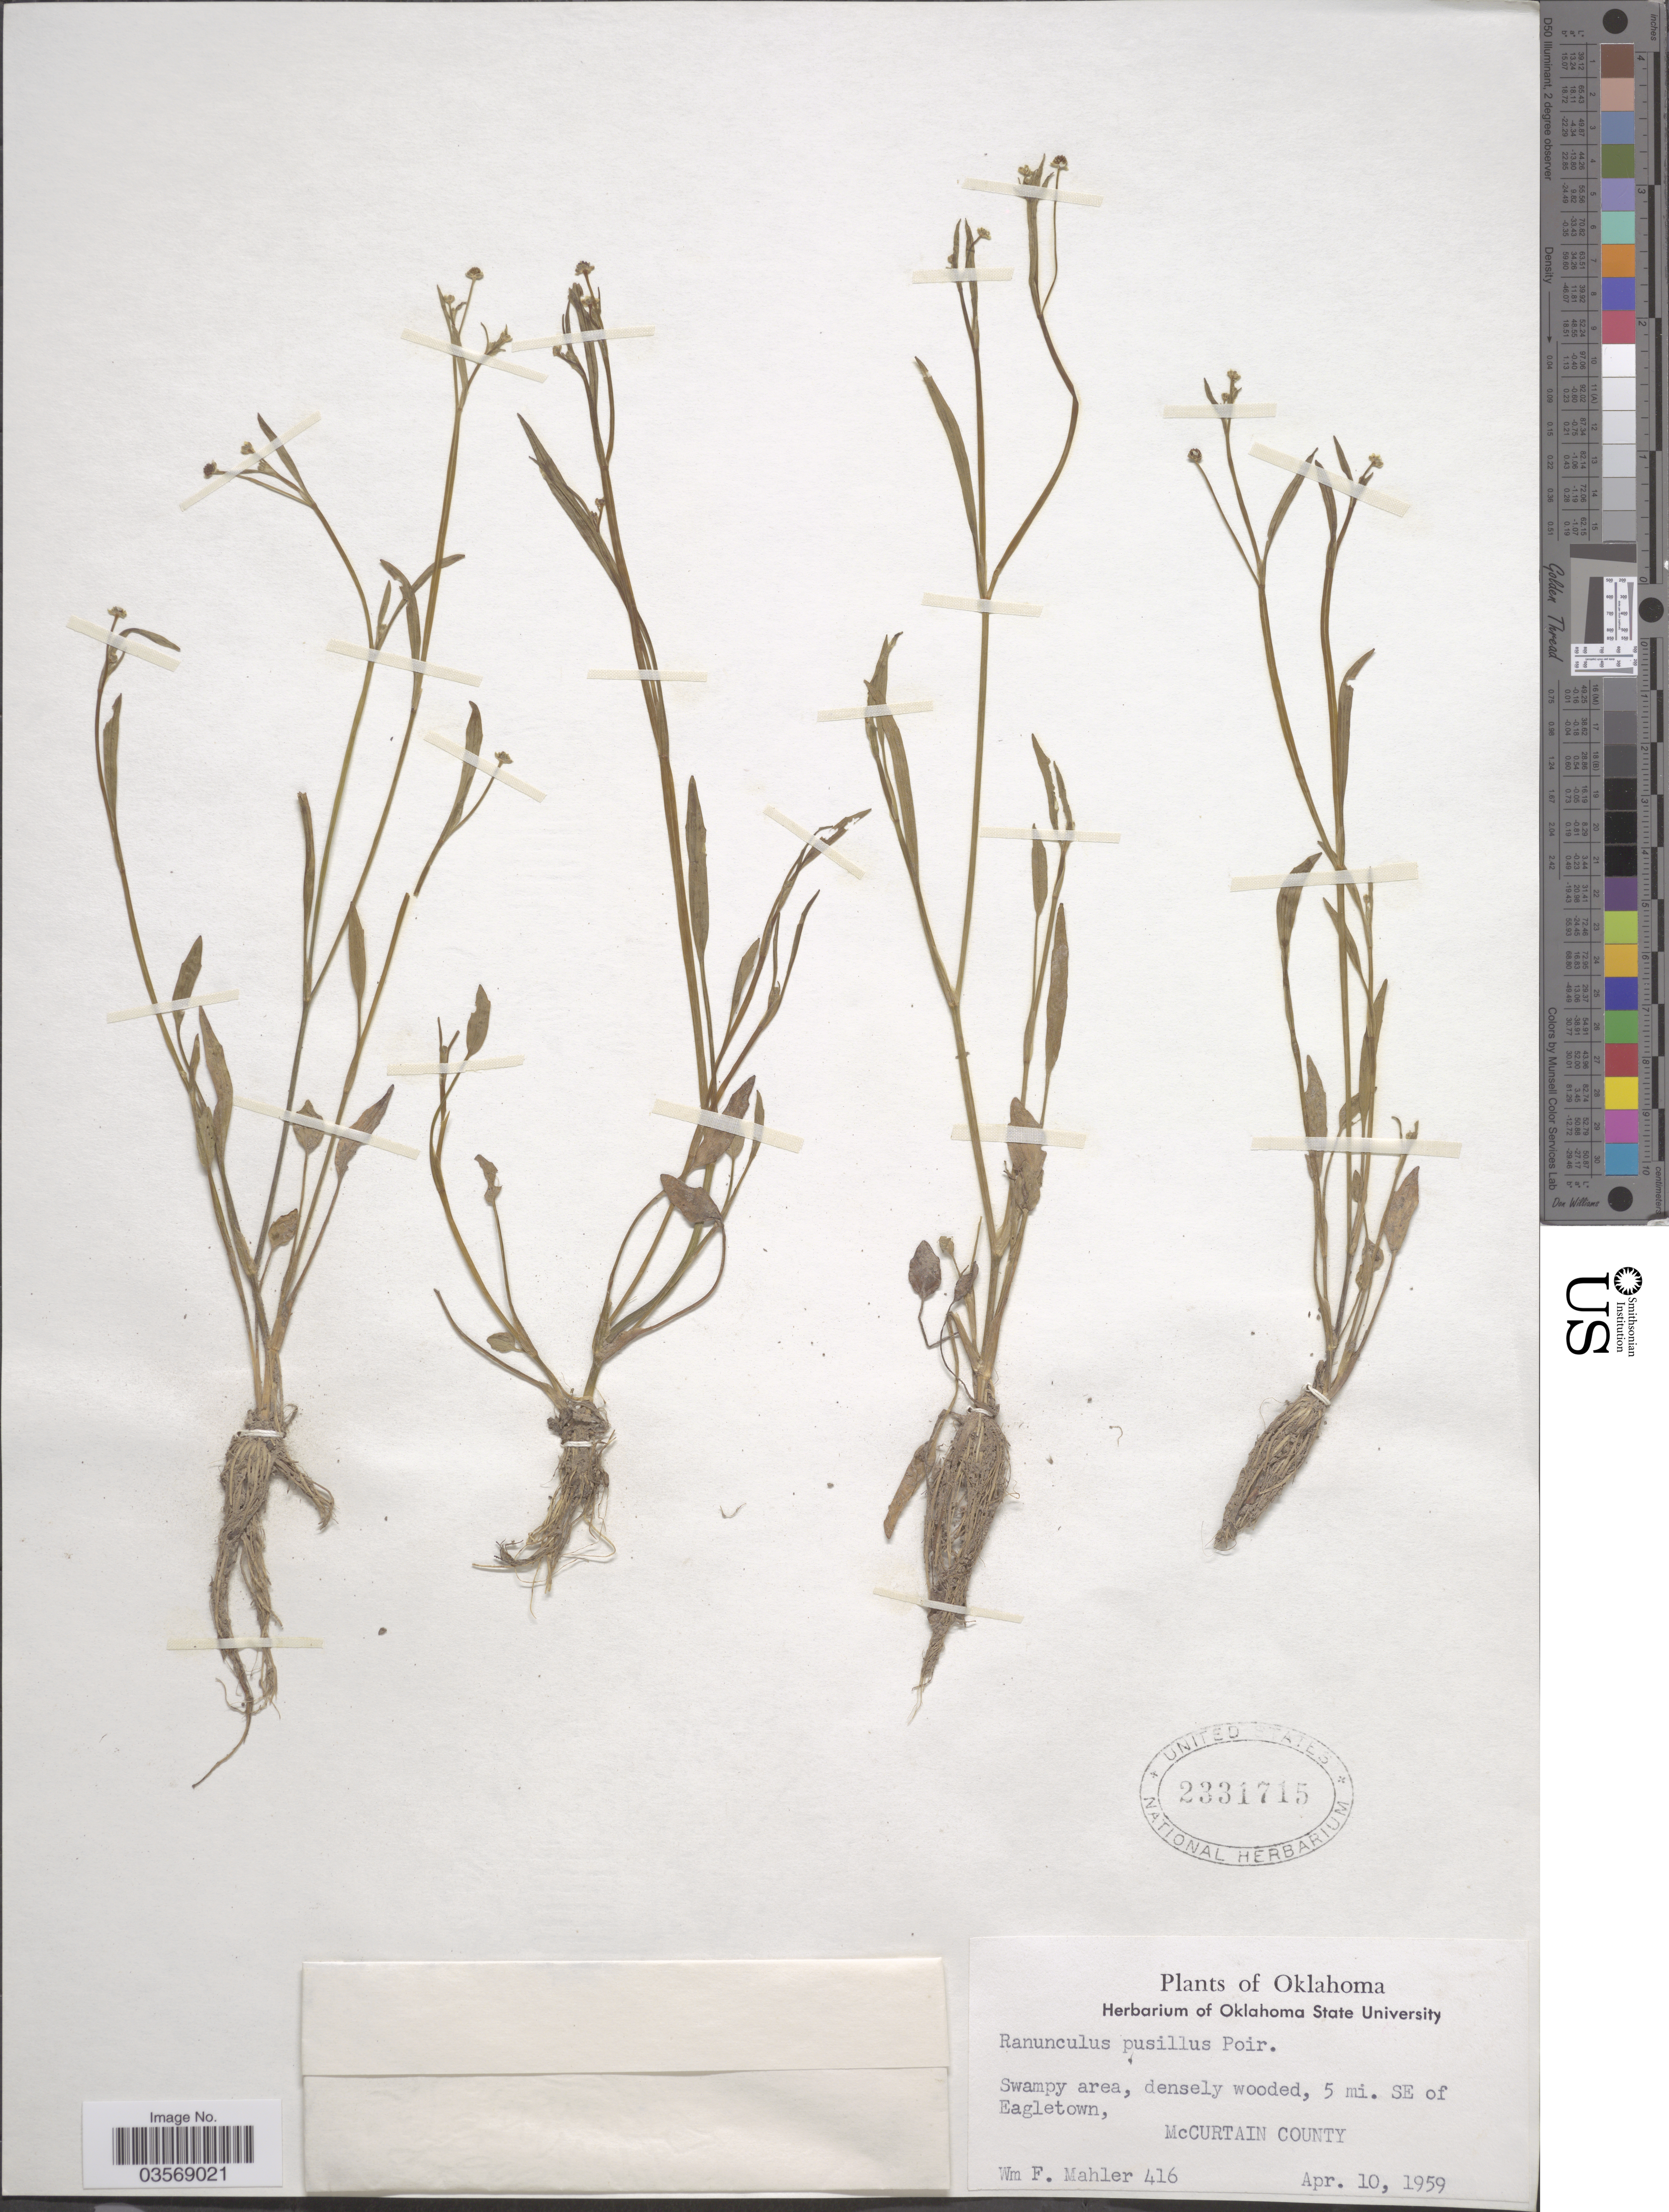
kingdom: Plantae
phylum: Tracheophyta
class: Magnoliopsida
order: Ranunculales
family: Ranunculaceae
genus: Ranunculus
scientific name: Ranunculus pusillus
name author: Poir.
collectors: W. F. Mahler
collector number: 416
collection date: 1959-04-10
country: United States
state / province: Oklahoma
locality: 5 mi. SE of Eagletown, McCurtain County.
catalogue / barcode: US 2331715